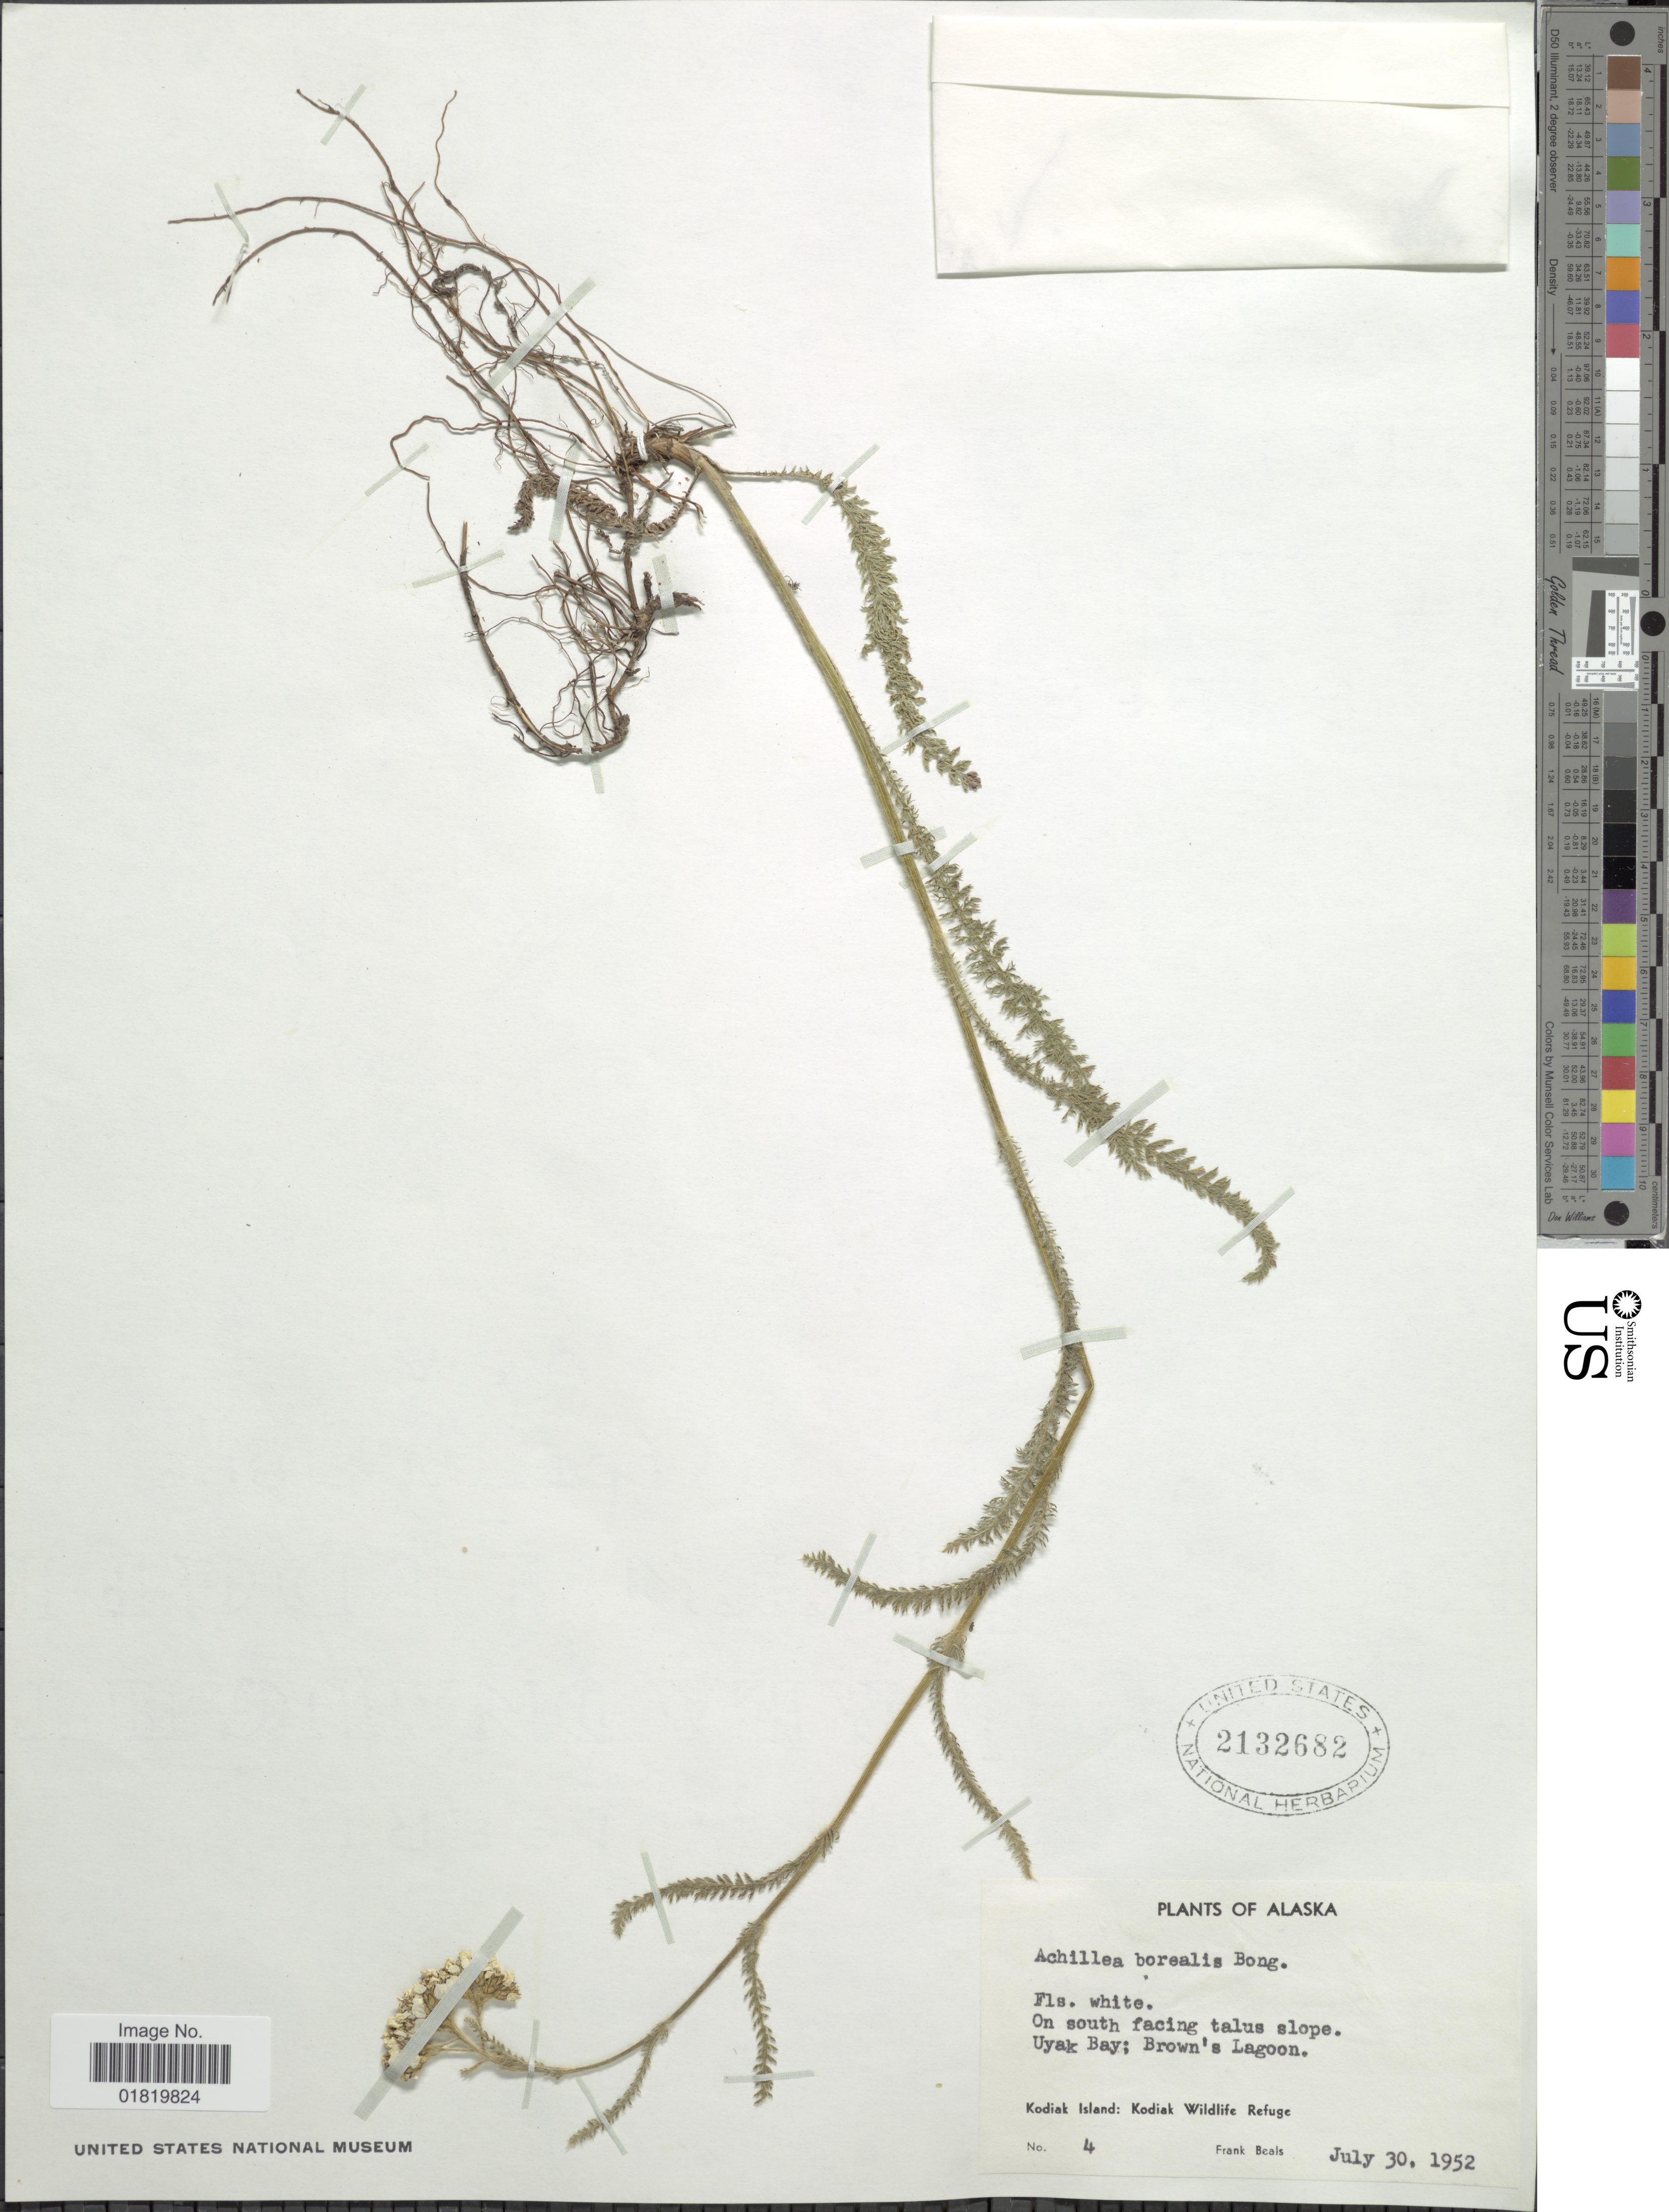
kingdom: Plantae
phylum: Tracheophyta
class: Magnoliopsida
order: Asterales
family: Asteraceae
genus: Achillea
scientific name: Achillea borealis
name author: Bong.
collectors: F. Beals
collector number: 4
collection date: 1952-07-30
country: United States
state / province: Alaska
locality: Alaska. On south facing talus slope. Uyak Bay: Brown's Lagoon. Kodiak Island: Kodiak Wildlife Refuge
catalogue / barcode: US 2132682